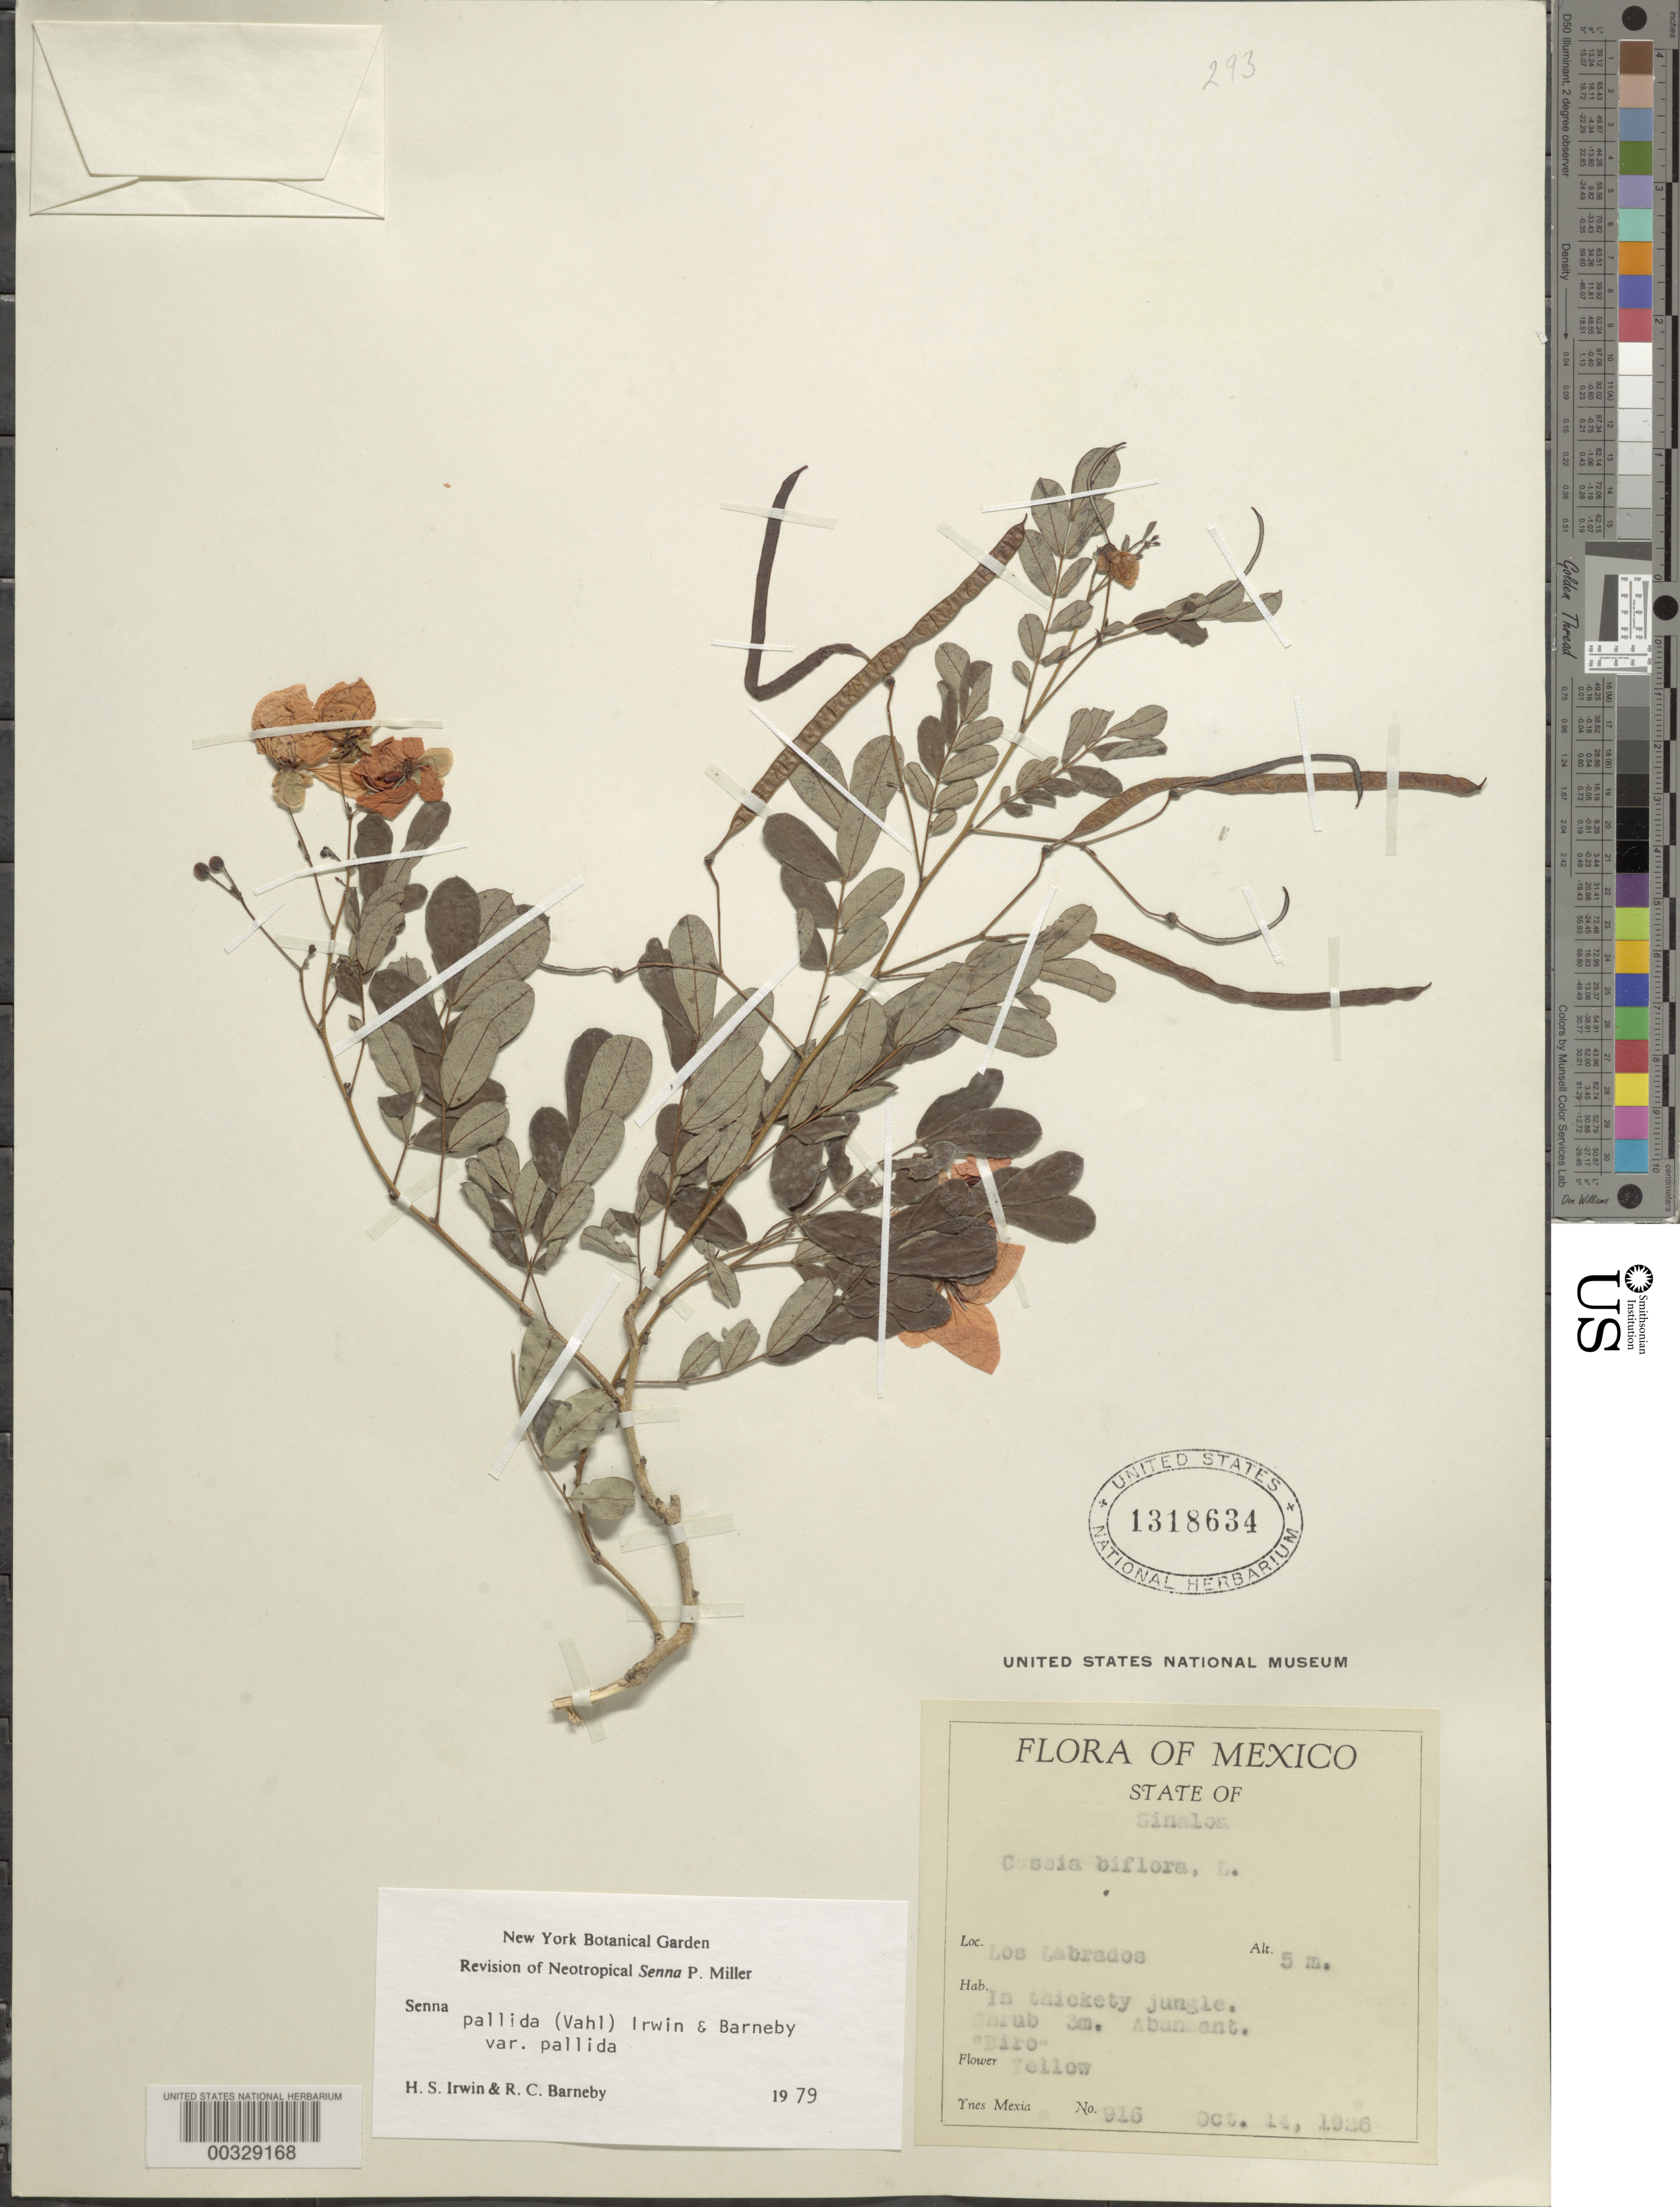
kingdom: Plantae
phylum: Tracheophyta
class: Magnoliopsida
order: Fabales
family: Fabaceae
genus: Senna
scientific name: Senna pallida var. pallida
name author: (Vahl) H.S. Irwin & Barneby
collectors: Y. Mexia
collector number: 916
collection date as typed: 14 Oct 1926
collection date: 1926-10-14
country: Mexico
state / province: Sinaloa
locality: Los labrados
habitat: Thickety jungle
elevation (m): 5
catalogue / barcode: US 1318634